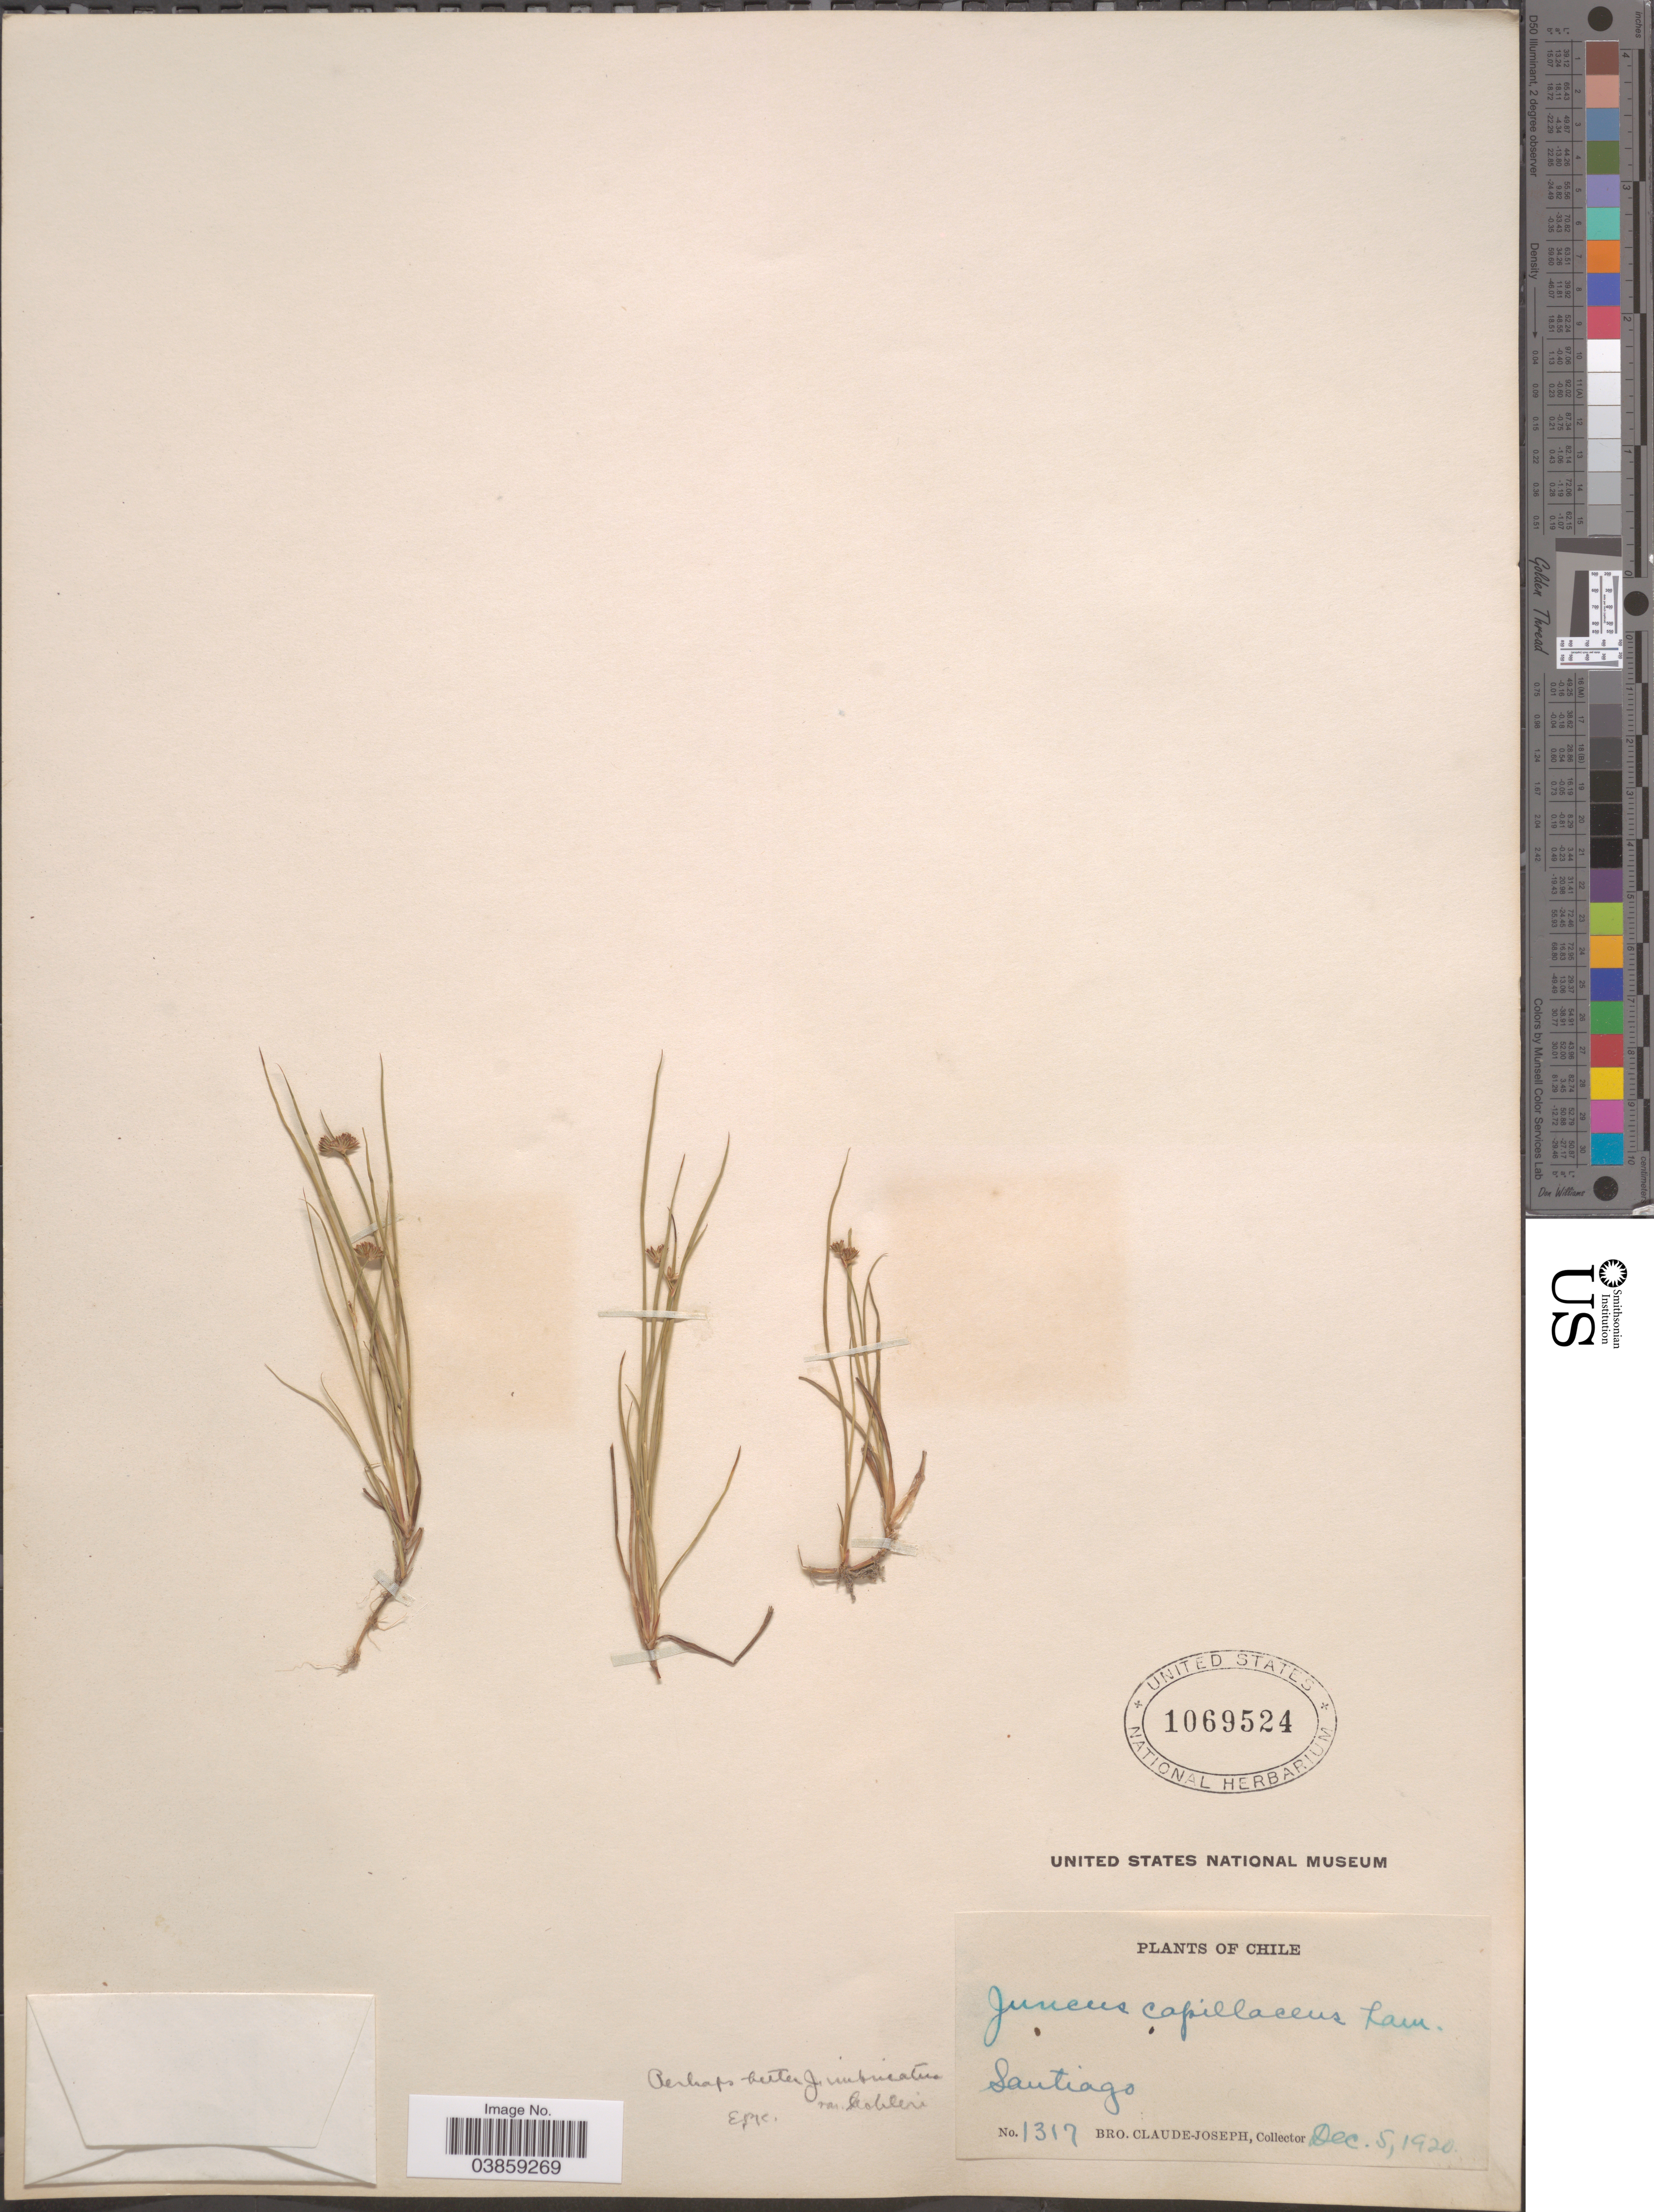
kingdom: Plantae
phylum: Tracheophyta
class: Liliopsida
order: Poales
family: Juncaceae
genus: Juncus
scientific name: Juncus capillaceus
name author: Lam.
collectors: Bro. Claude-Joseph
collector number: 1317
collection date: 1920-12-05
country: Chile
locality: Santiago.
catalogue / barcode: US 1069524